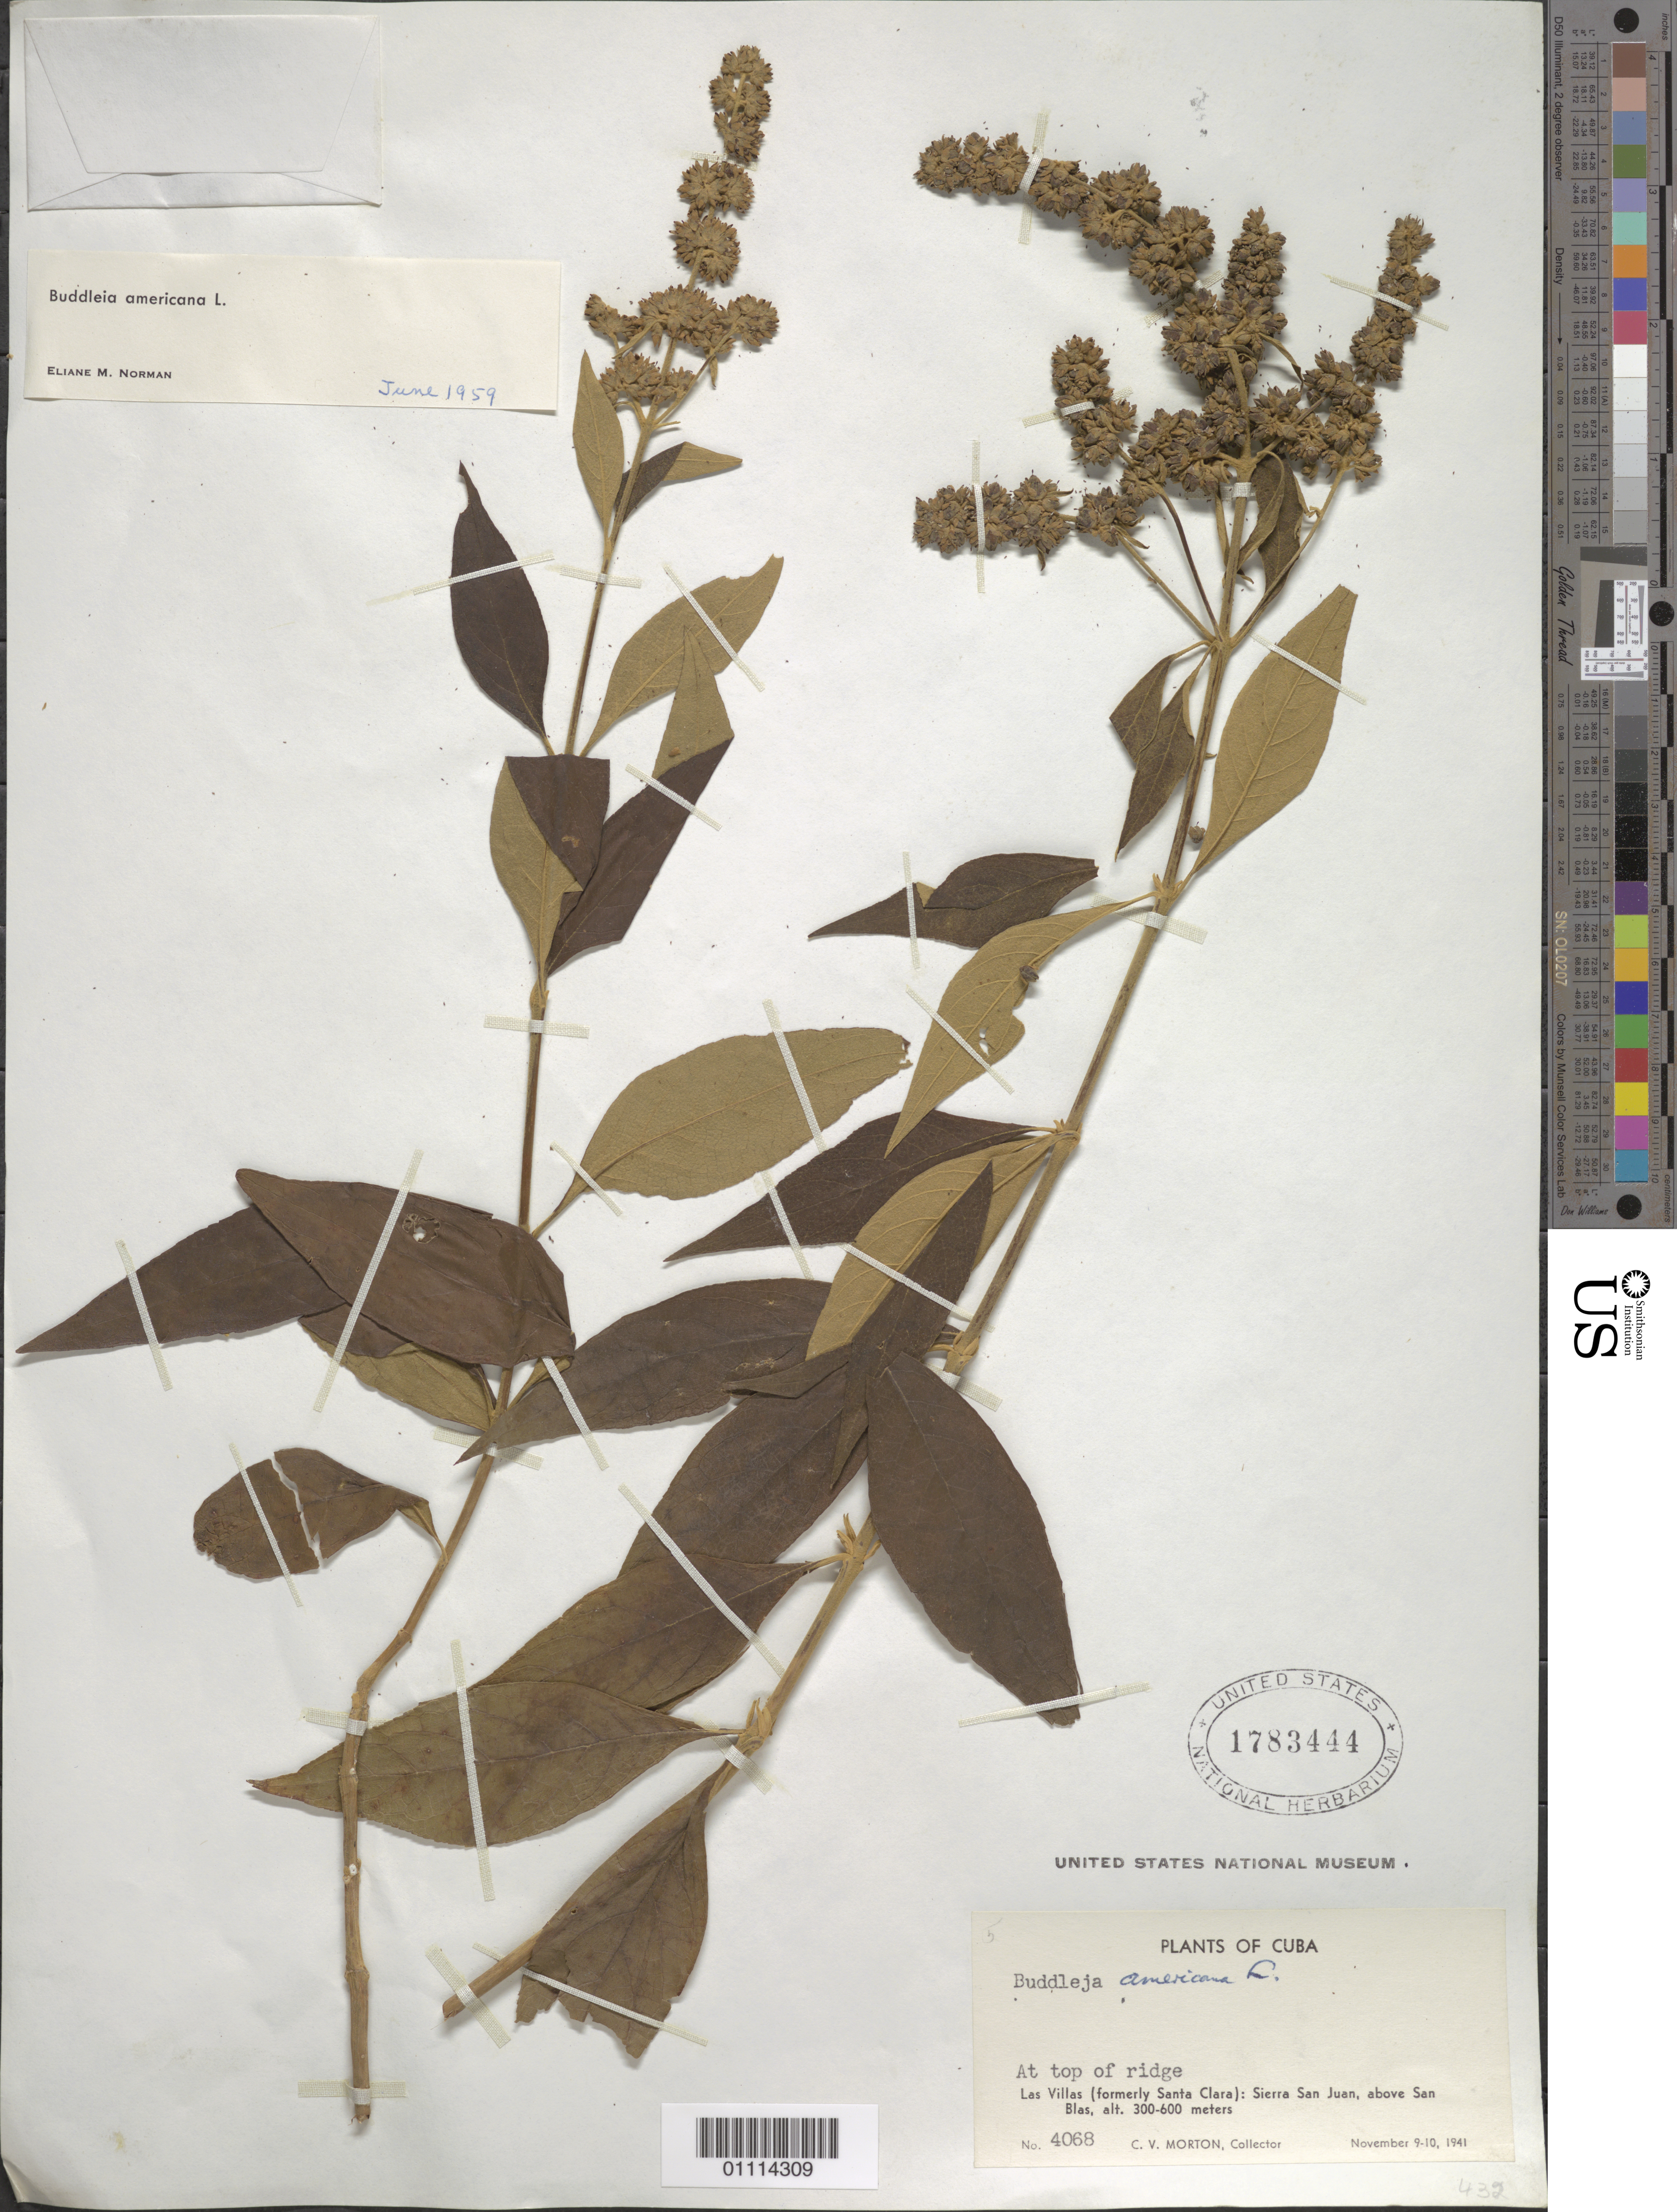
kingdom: Plantae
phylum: Tracheophyta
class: Magnoliopsida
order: Lamiales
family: Scrophulariaceae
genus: Buddleja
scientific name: Buddleja americana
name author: L.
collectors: C. V. Morton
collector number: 4068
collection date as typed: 09 Nov 1941 to 10 Nov 1941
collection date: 1941-11-09/1941-11-10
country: Cuba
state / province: Cienfuegos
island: Cuba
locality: Las Villas (formerly Santa Clara): Sierra San Juan, above San Blas At top of ridge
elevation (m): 300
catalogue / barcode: US 1783444